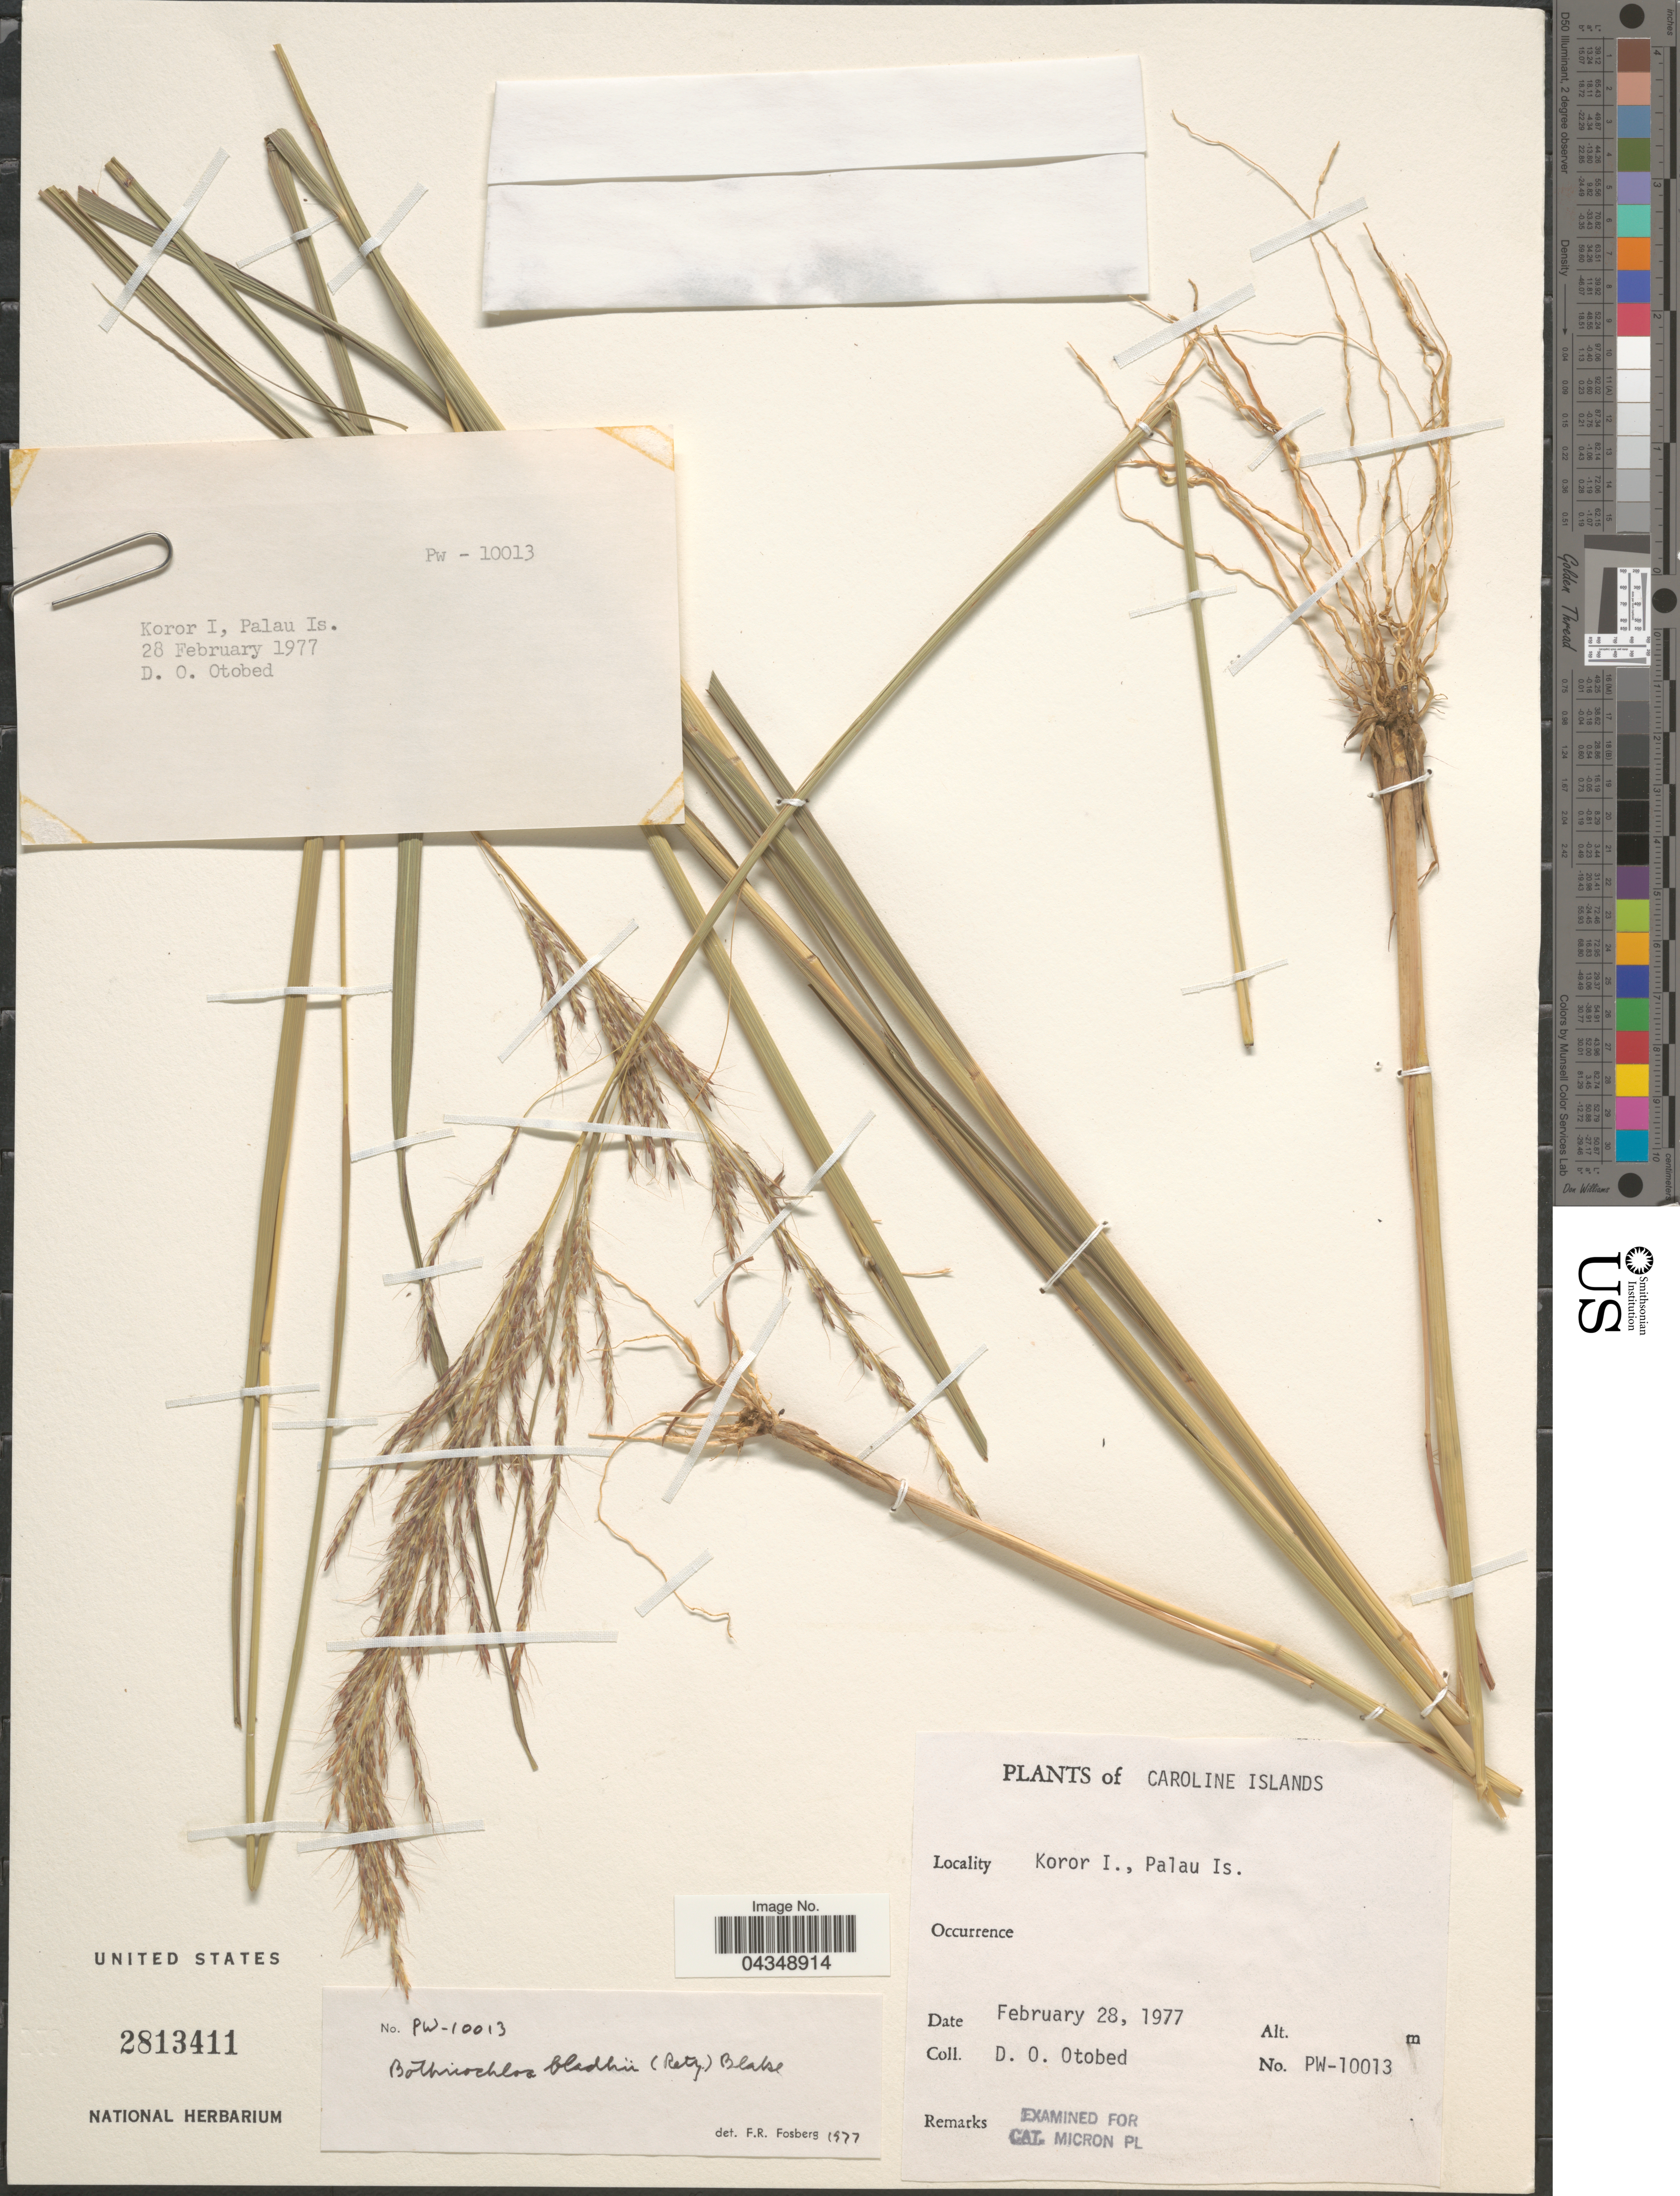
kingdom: Plantae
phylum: Tracheophyta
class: Liliopsida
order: Poales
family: Poaceae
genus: Bothriochloa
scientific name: Bothriochloa bladhii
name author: (Retz.) S.T. Blake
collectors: D. O. Otobed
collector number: PW-10013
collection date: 1977-02-28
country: Palau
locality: Caroline Islands. Koror I., Palau Is.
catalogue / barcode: US 2813411